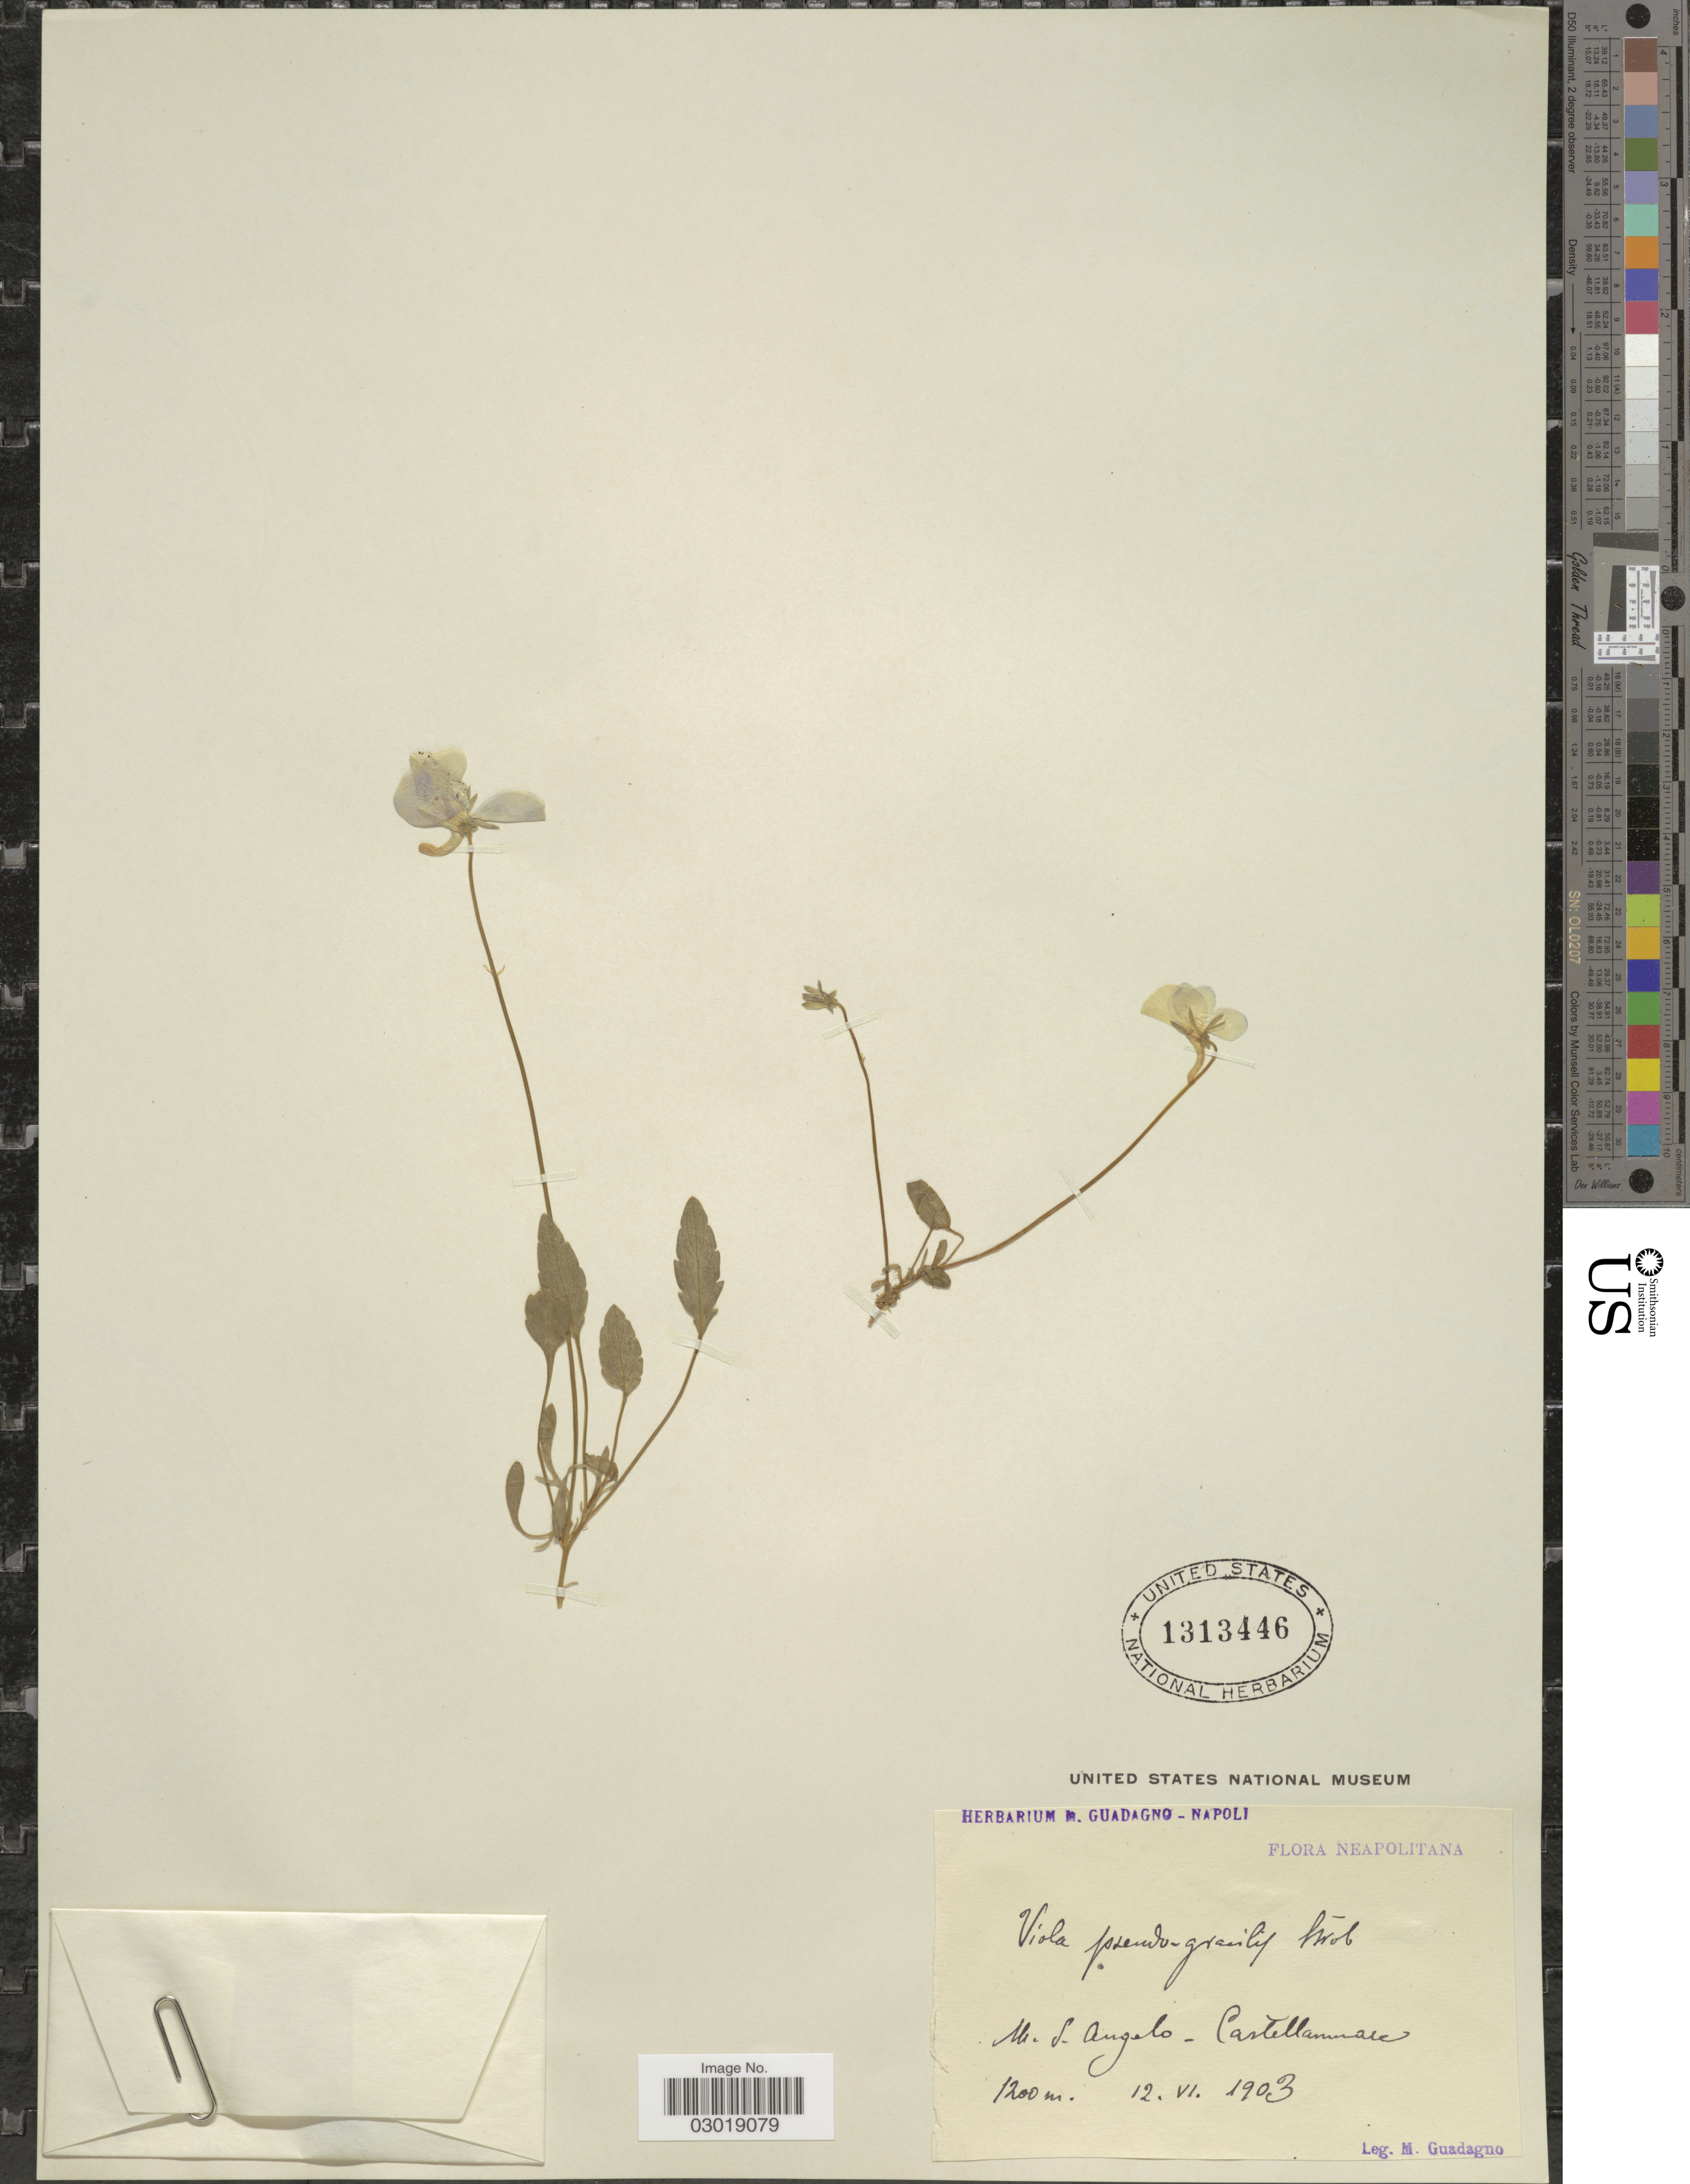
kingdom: Plantae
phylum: Tracheophyta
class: Magnoliopsida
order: Malpighiales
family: Violaceae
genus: Viola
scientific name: Viola pseudogracilis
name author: Strobl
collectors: M. Guadagno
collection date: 1903-06-12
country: Italy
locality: Neapolitana. M. S. Angelo-Castellammare.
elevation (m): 1200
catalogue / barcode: US 1313446